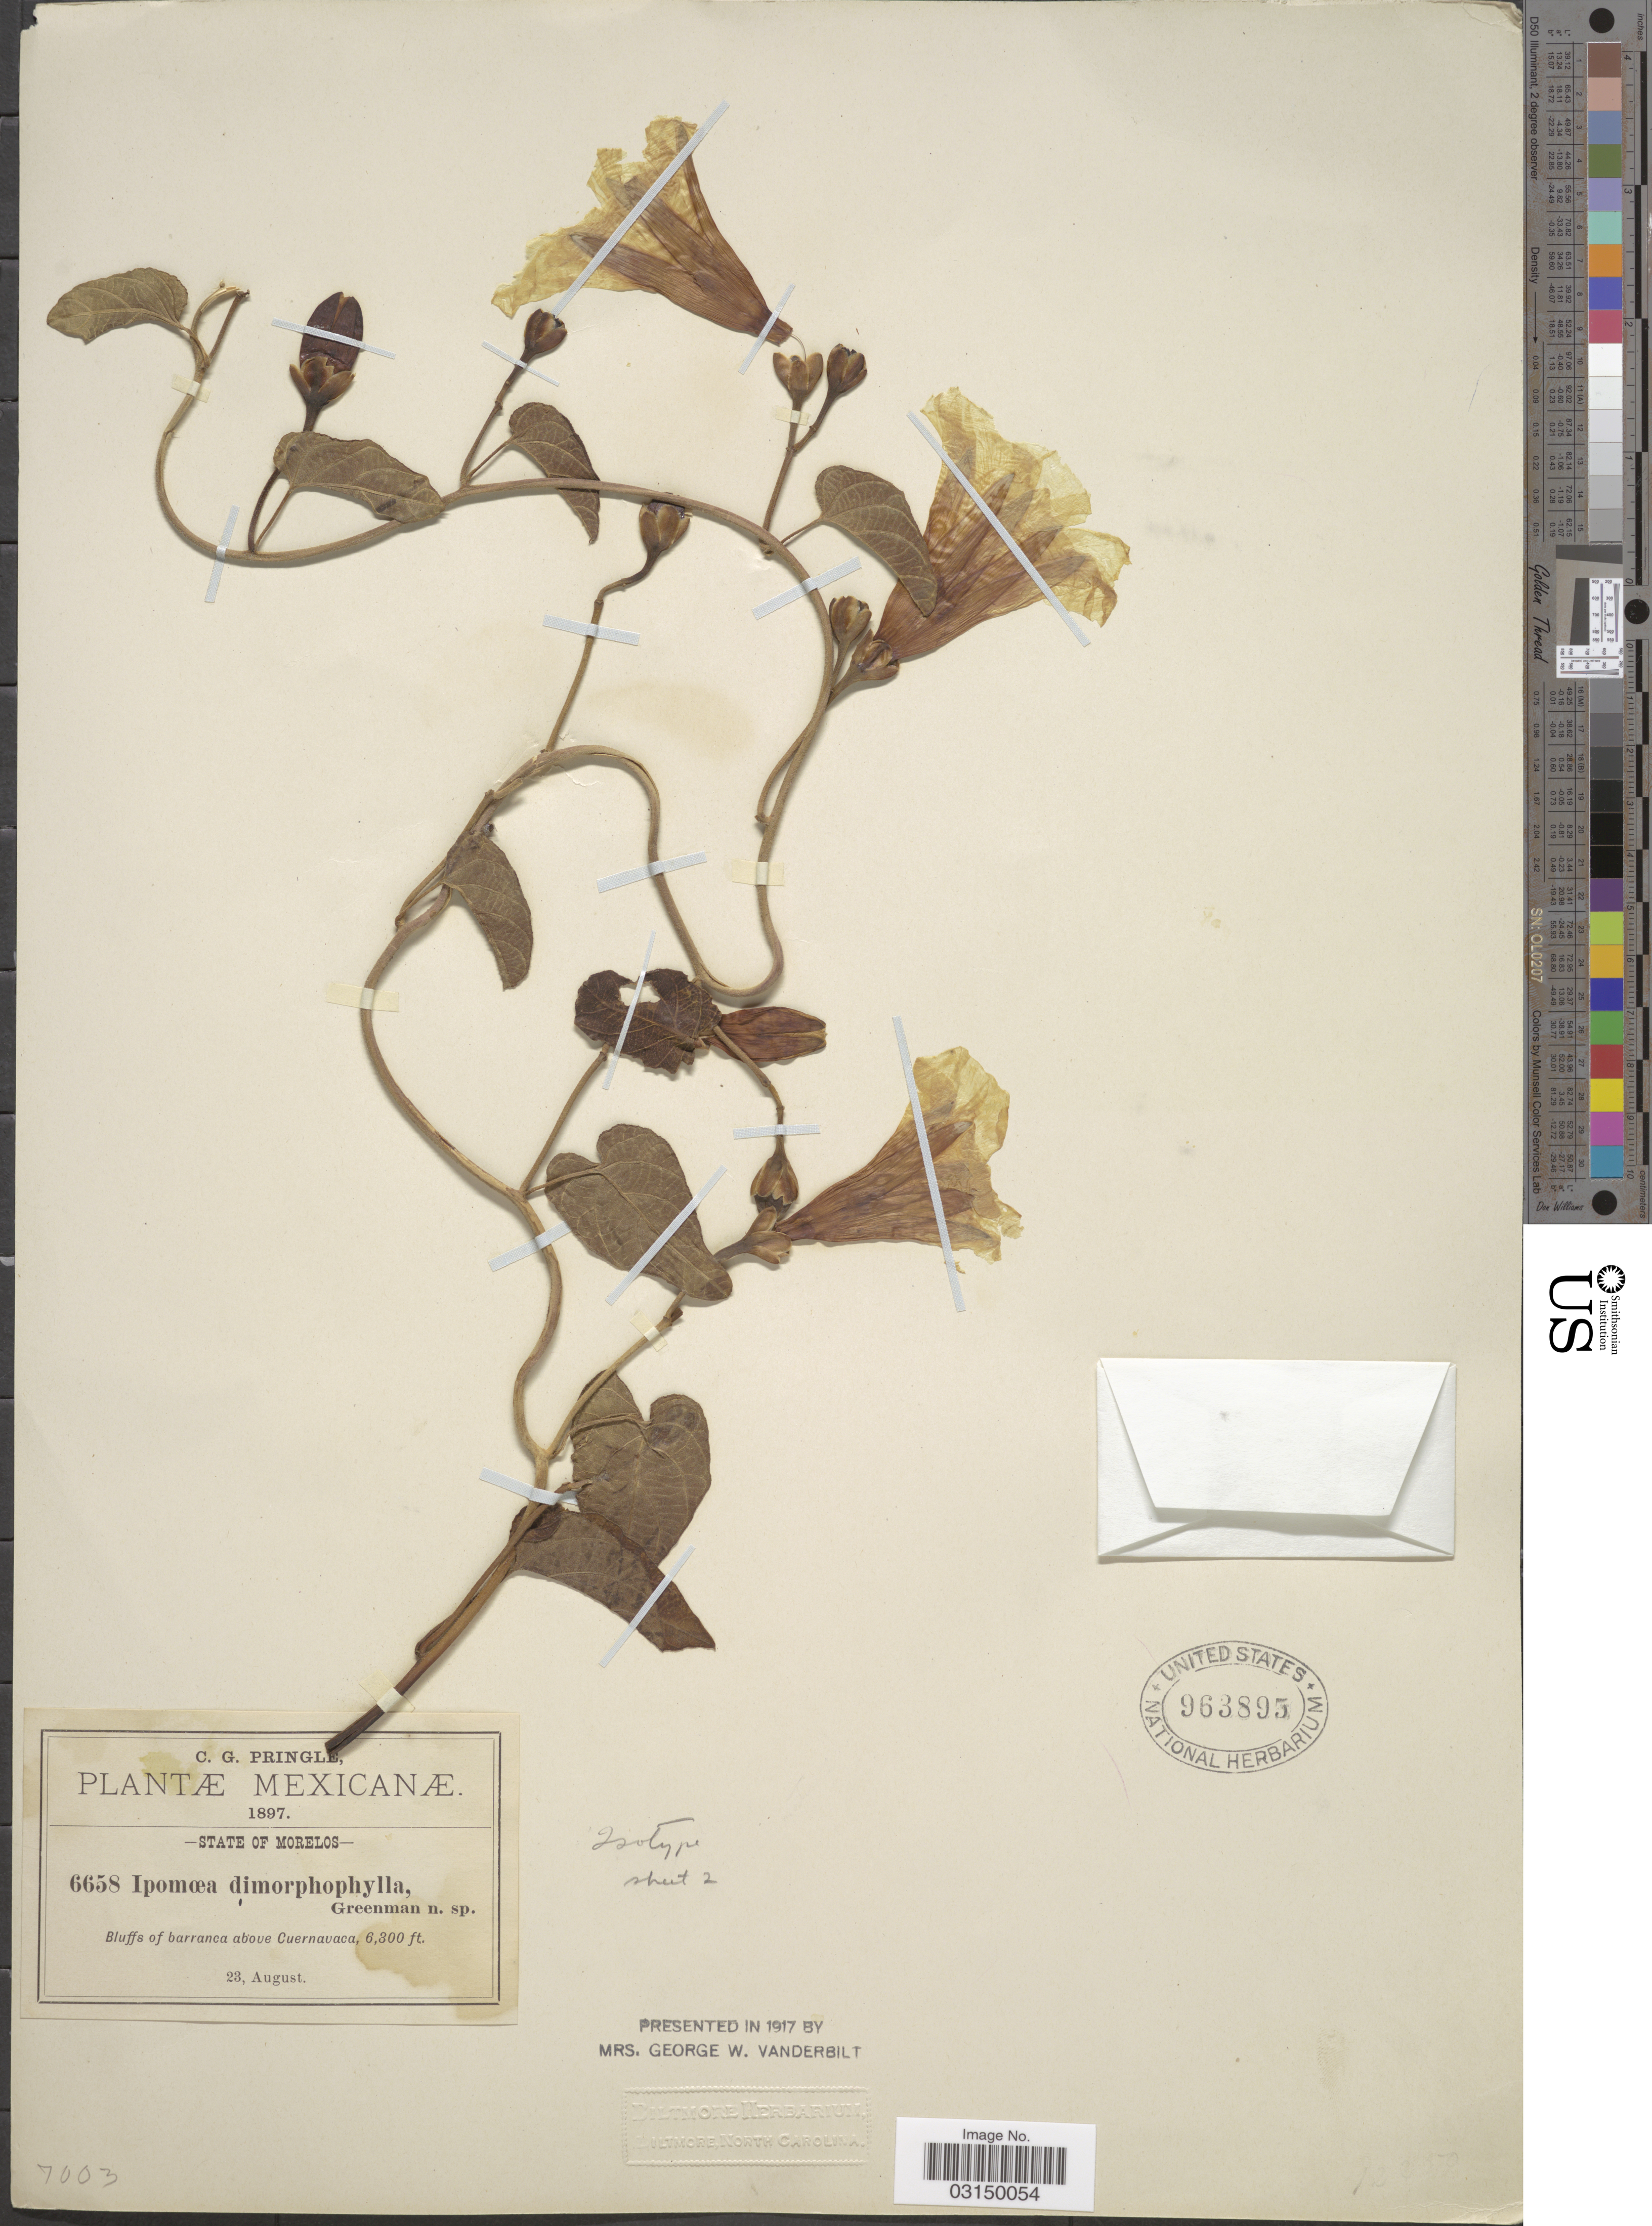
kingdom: Plantae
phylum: Tracheophyta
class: Magnoliopsida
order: Solanales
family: Convolvulaceae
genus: Ipomoea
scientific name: Ipomoea dimorphophylla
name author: Greenm.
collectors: C. G. Pringle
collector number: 6658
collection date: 1897-08-23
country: Mexico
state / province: Morelos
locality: Bluffs of barranca above Cuernavaca.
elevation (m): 1920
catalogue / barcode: US 963895